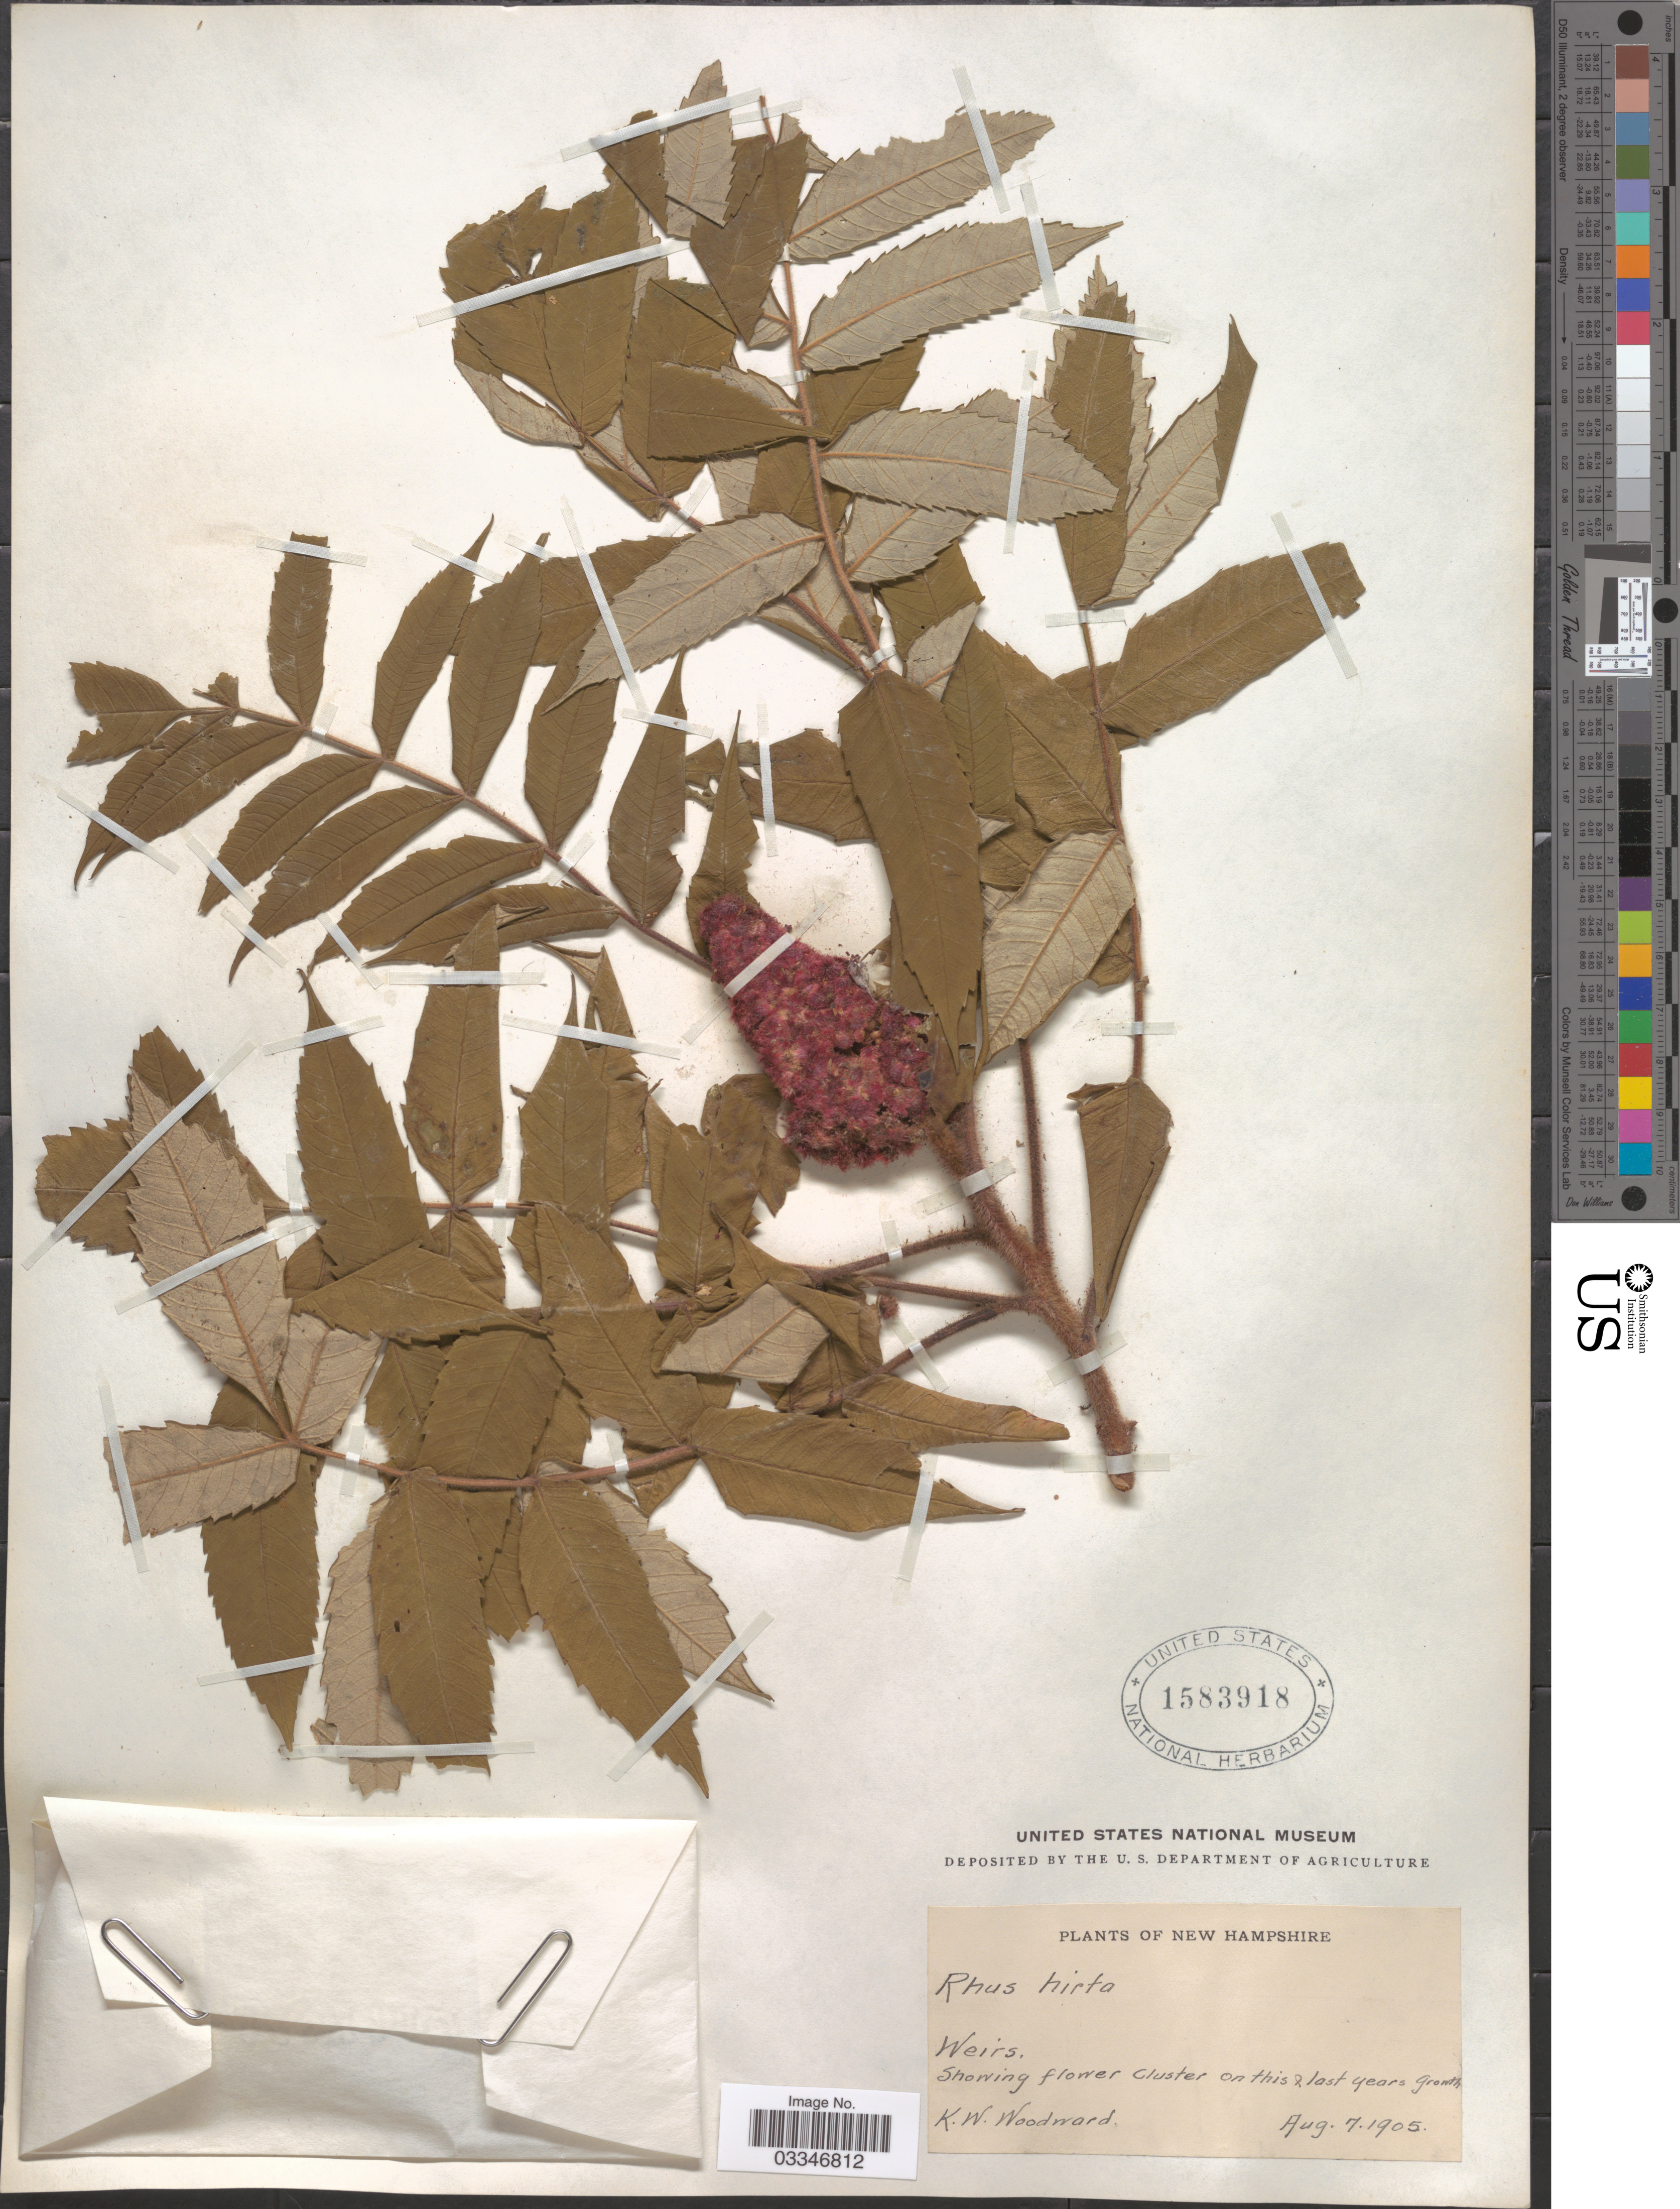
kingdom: Plantae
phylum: Tracheophyta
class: Magnoliopsida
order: Sapindales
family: Anacardiaceae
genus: Rhus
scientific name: Rhus typhina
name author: L.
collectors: K. Woodward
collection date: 1905-08-07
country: United States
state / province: New Hampshire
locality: Weirs.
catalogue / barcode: US 1583918